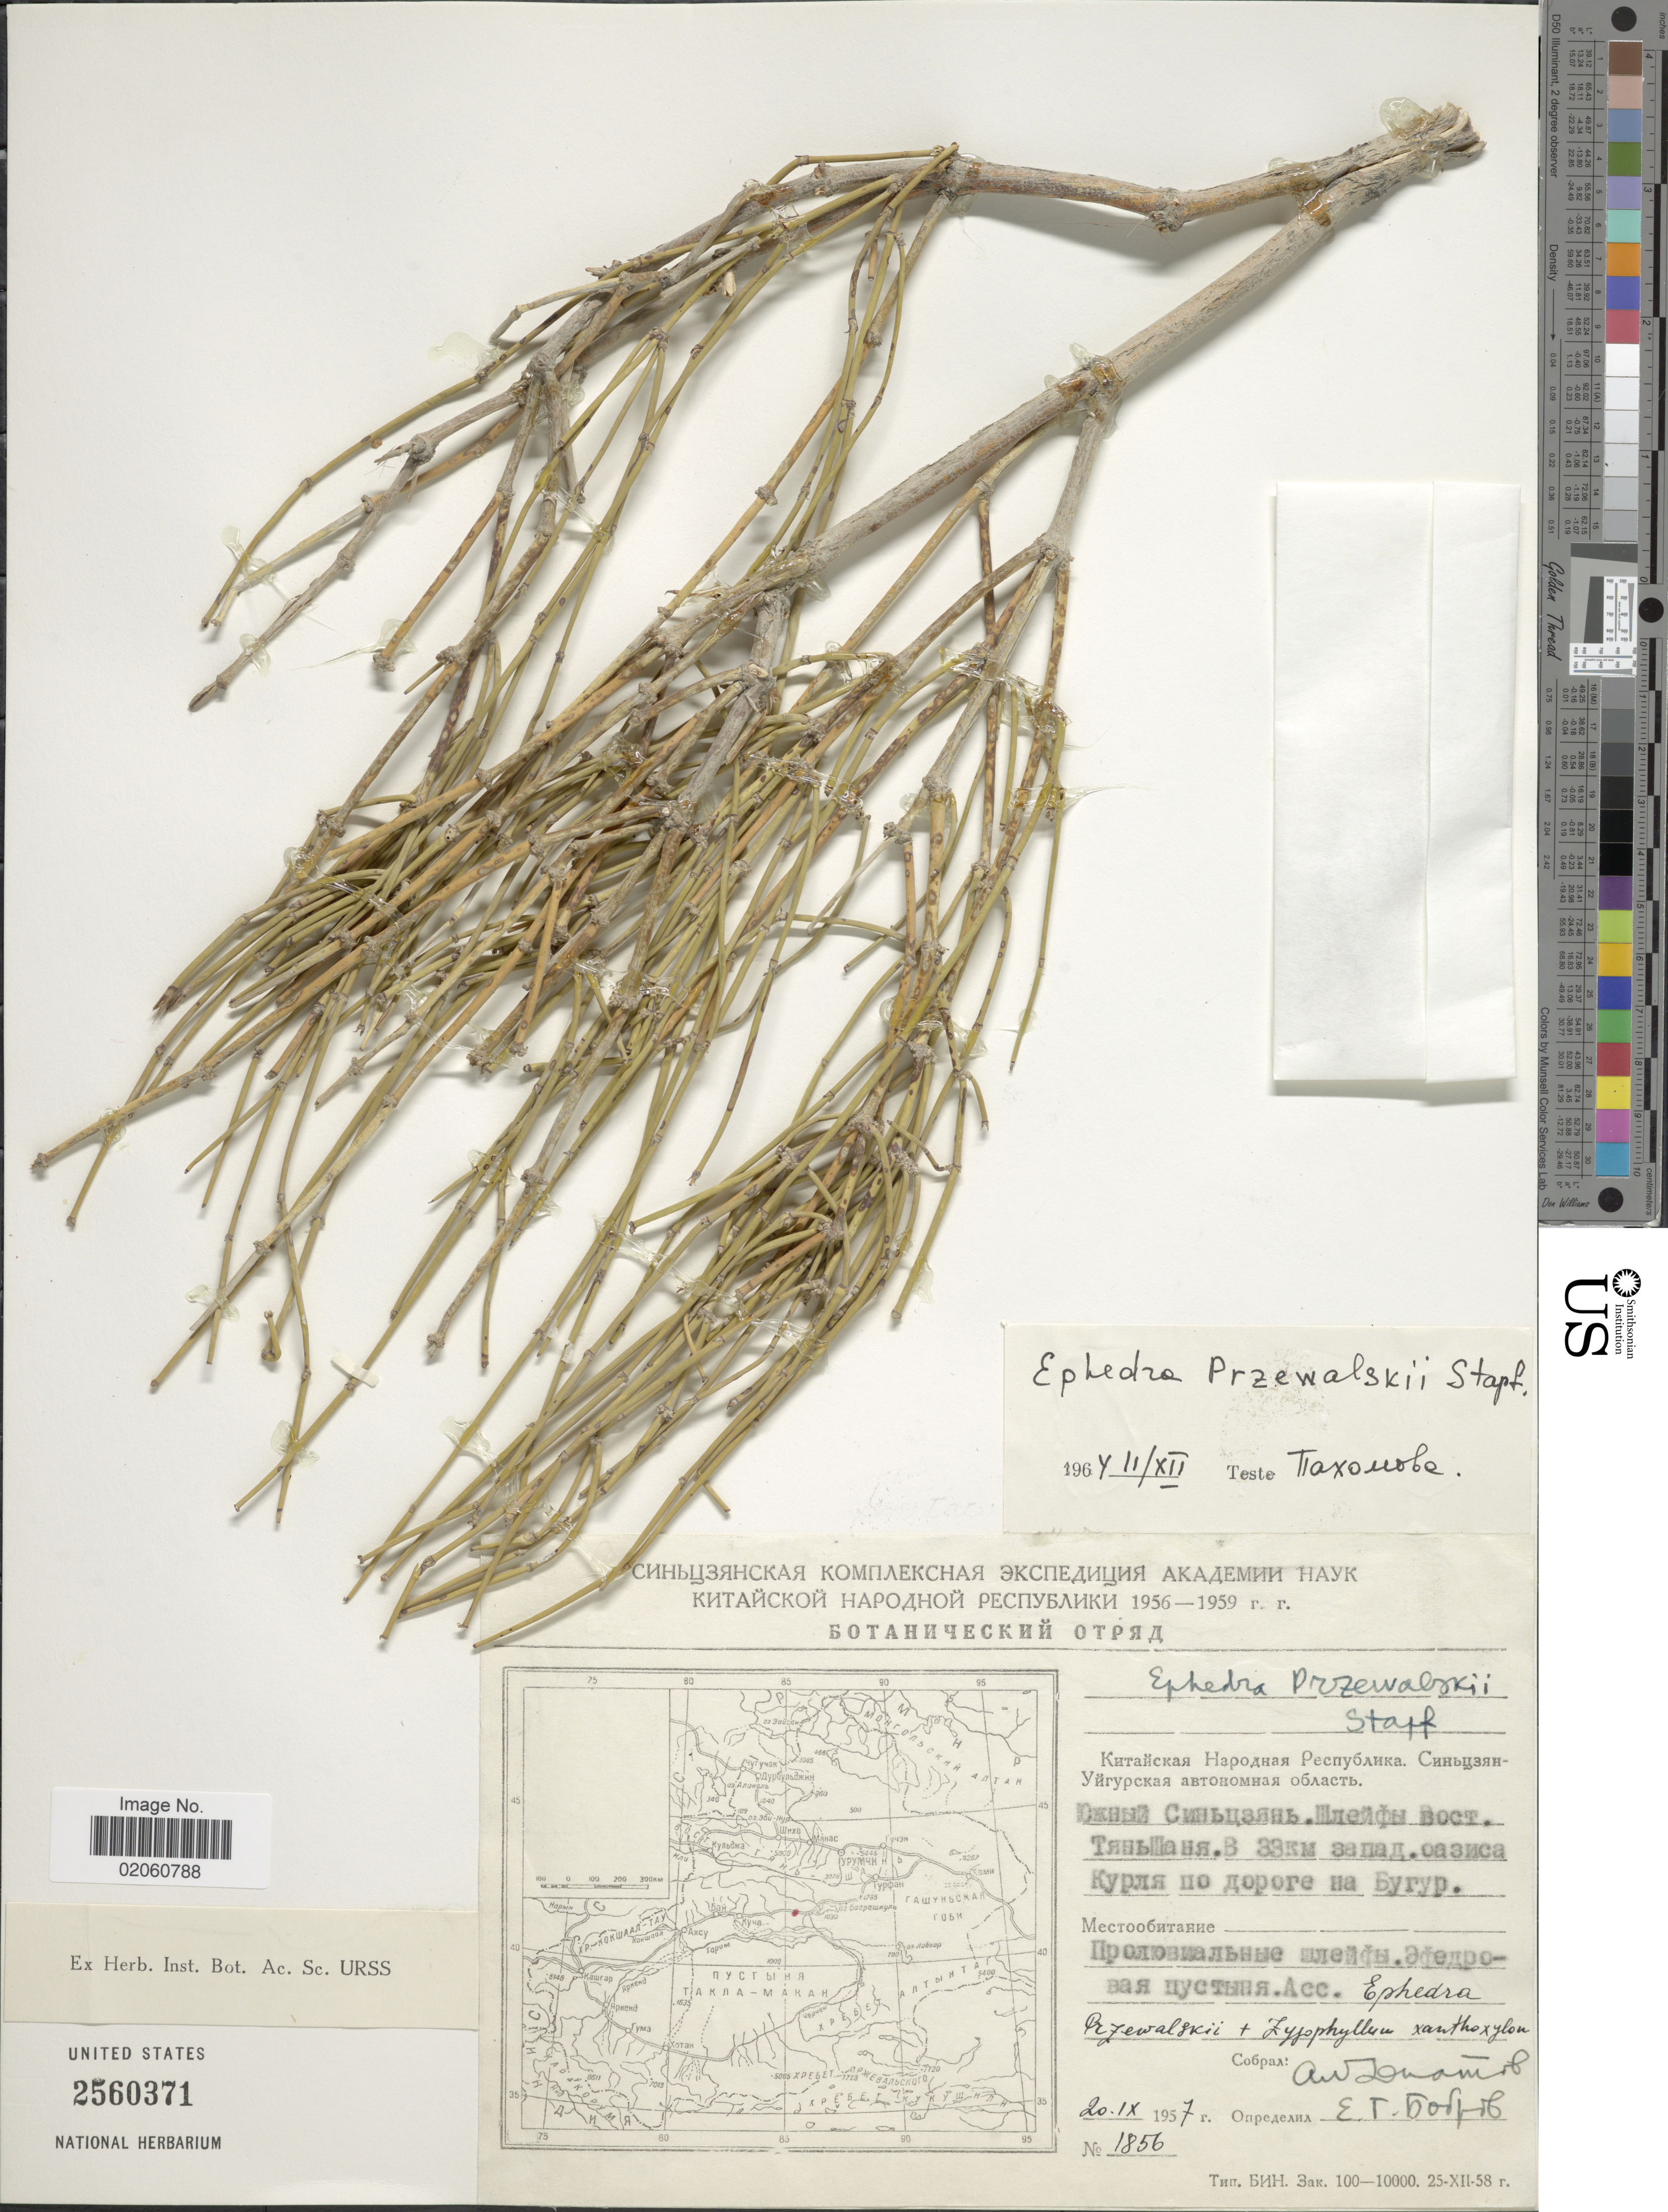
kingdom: Plantae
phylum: Tracheophyta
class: Gnetopsida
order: Ephedrales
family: Ephedraceae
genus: Ephedra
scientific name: Ephedra przewalskii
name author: Stapf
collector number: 1856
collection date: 1957-09-20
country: China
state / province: Xinjiang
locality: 33 km W of Kurlya on the way to Bugur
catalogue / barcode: US 2560371